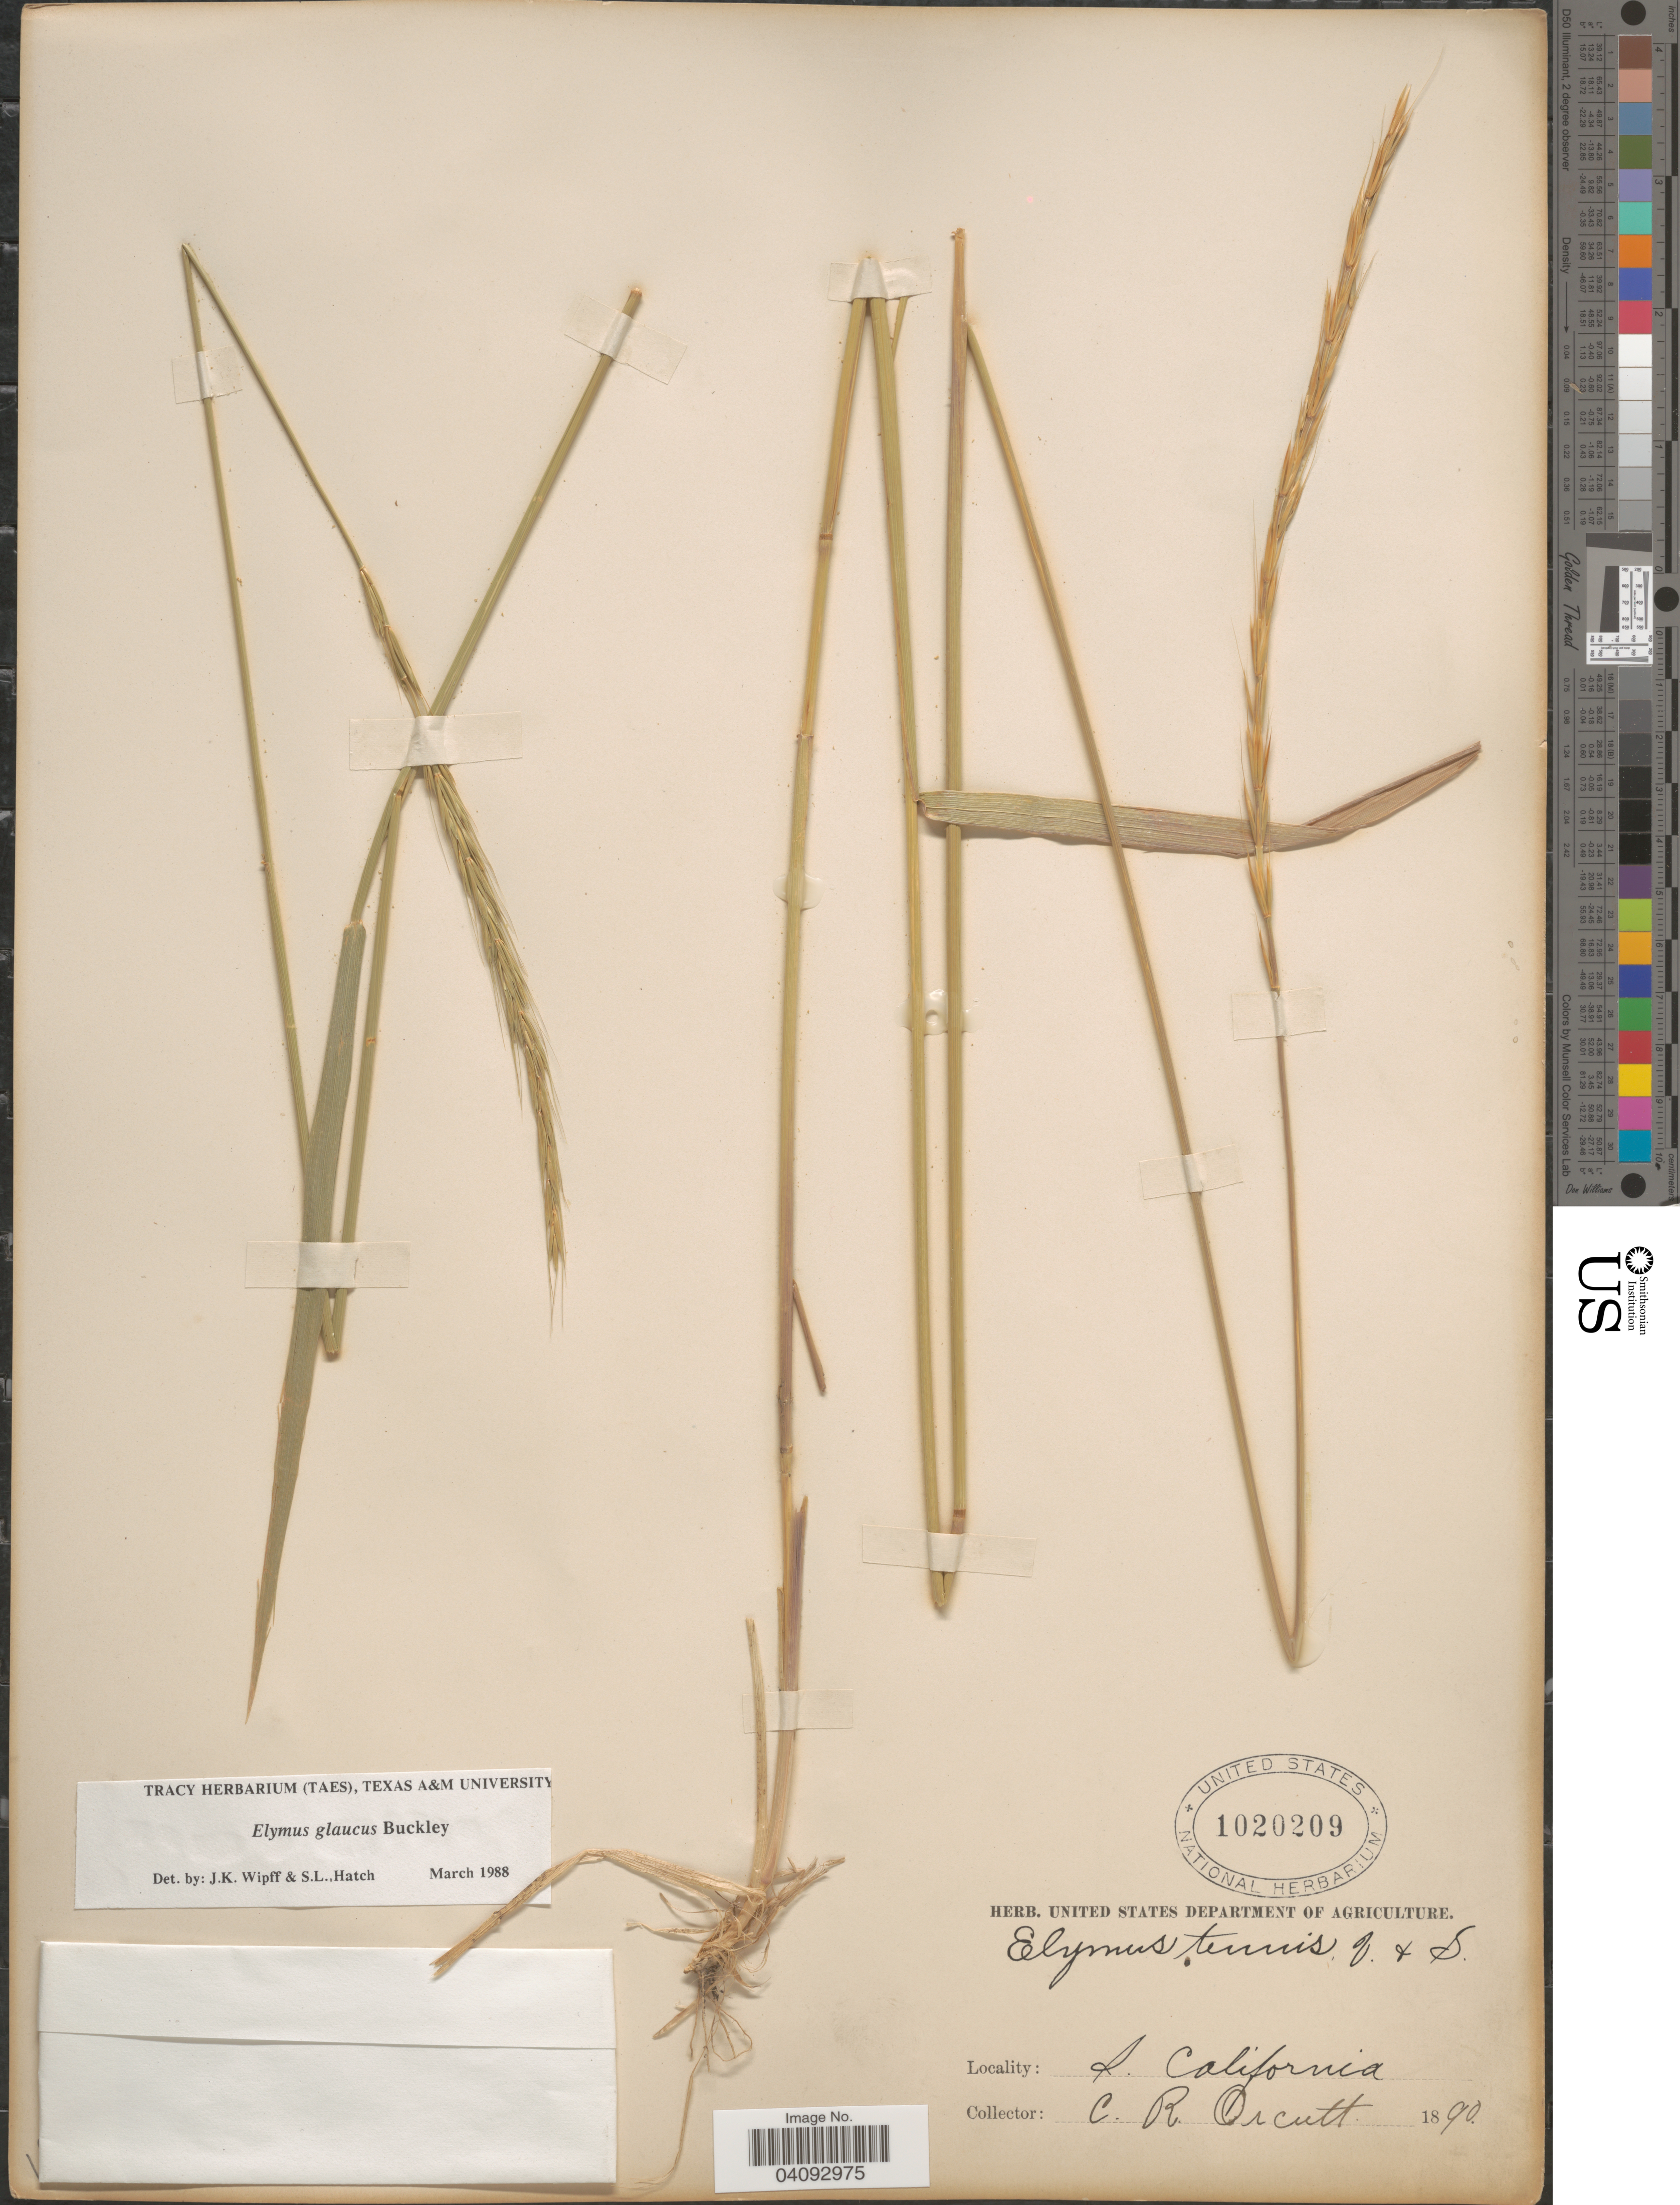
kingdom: Plantae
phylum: Tracheophyta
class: Liliopsida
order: Poales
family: Poaceae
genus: Elymus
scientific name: Elymus glaucus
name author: Buckley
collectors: C. R. Orcutt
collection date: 1890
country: United States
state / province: California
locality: S. California.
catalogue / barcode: US 1020209